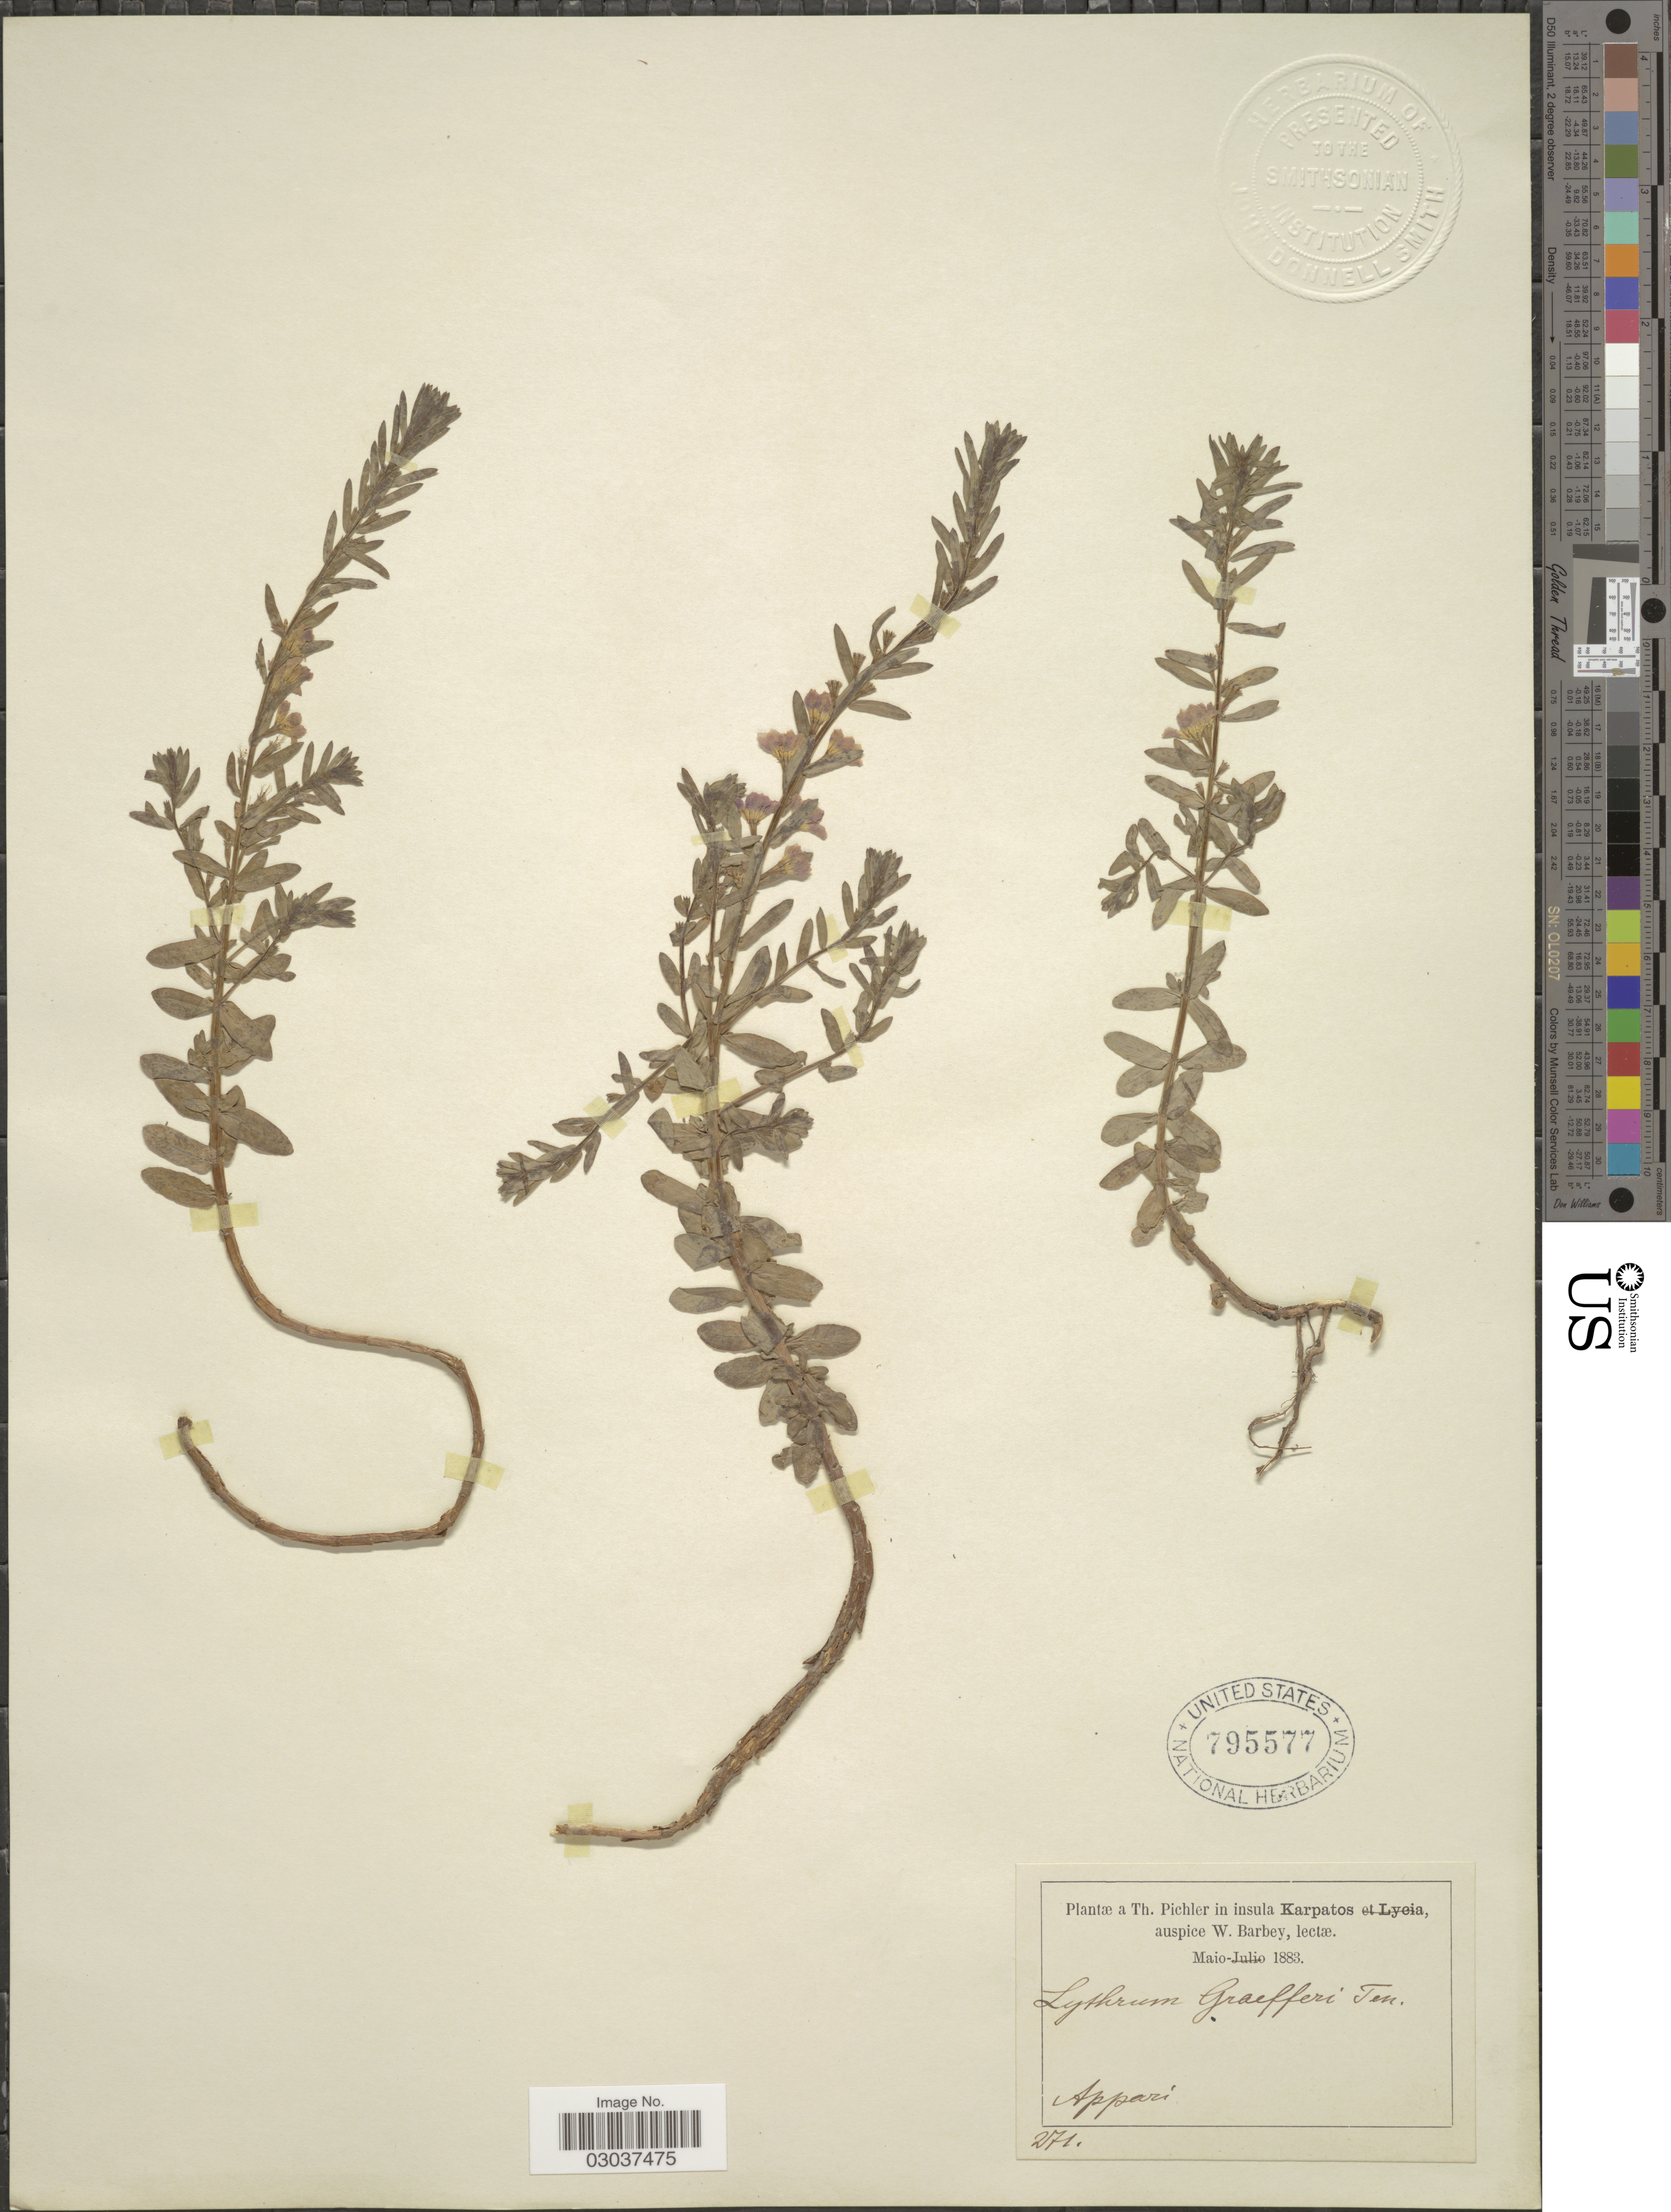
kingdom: Plantae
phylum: Tracheophyta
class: Magnoliopsida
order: Myrtales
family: Lythraceae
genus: Lythrum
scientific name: Lythrum graefferi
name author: Ten.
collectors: T. Pichler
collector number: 271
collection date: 1883-05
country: Greece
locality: In insula Karpatos. Appari.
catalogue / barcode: US 795577